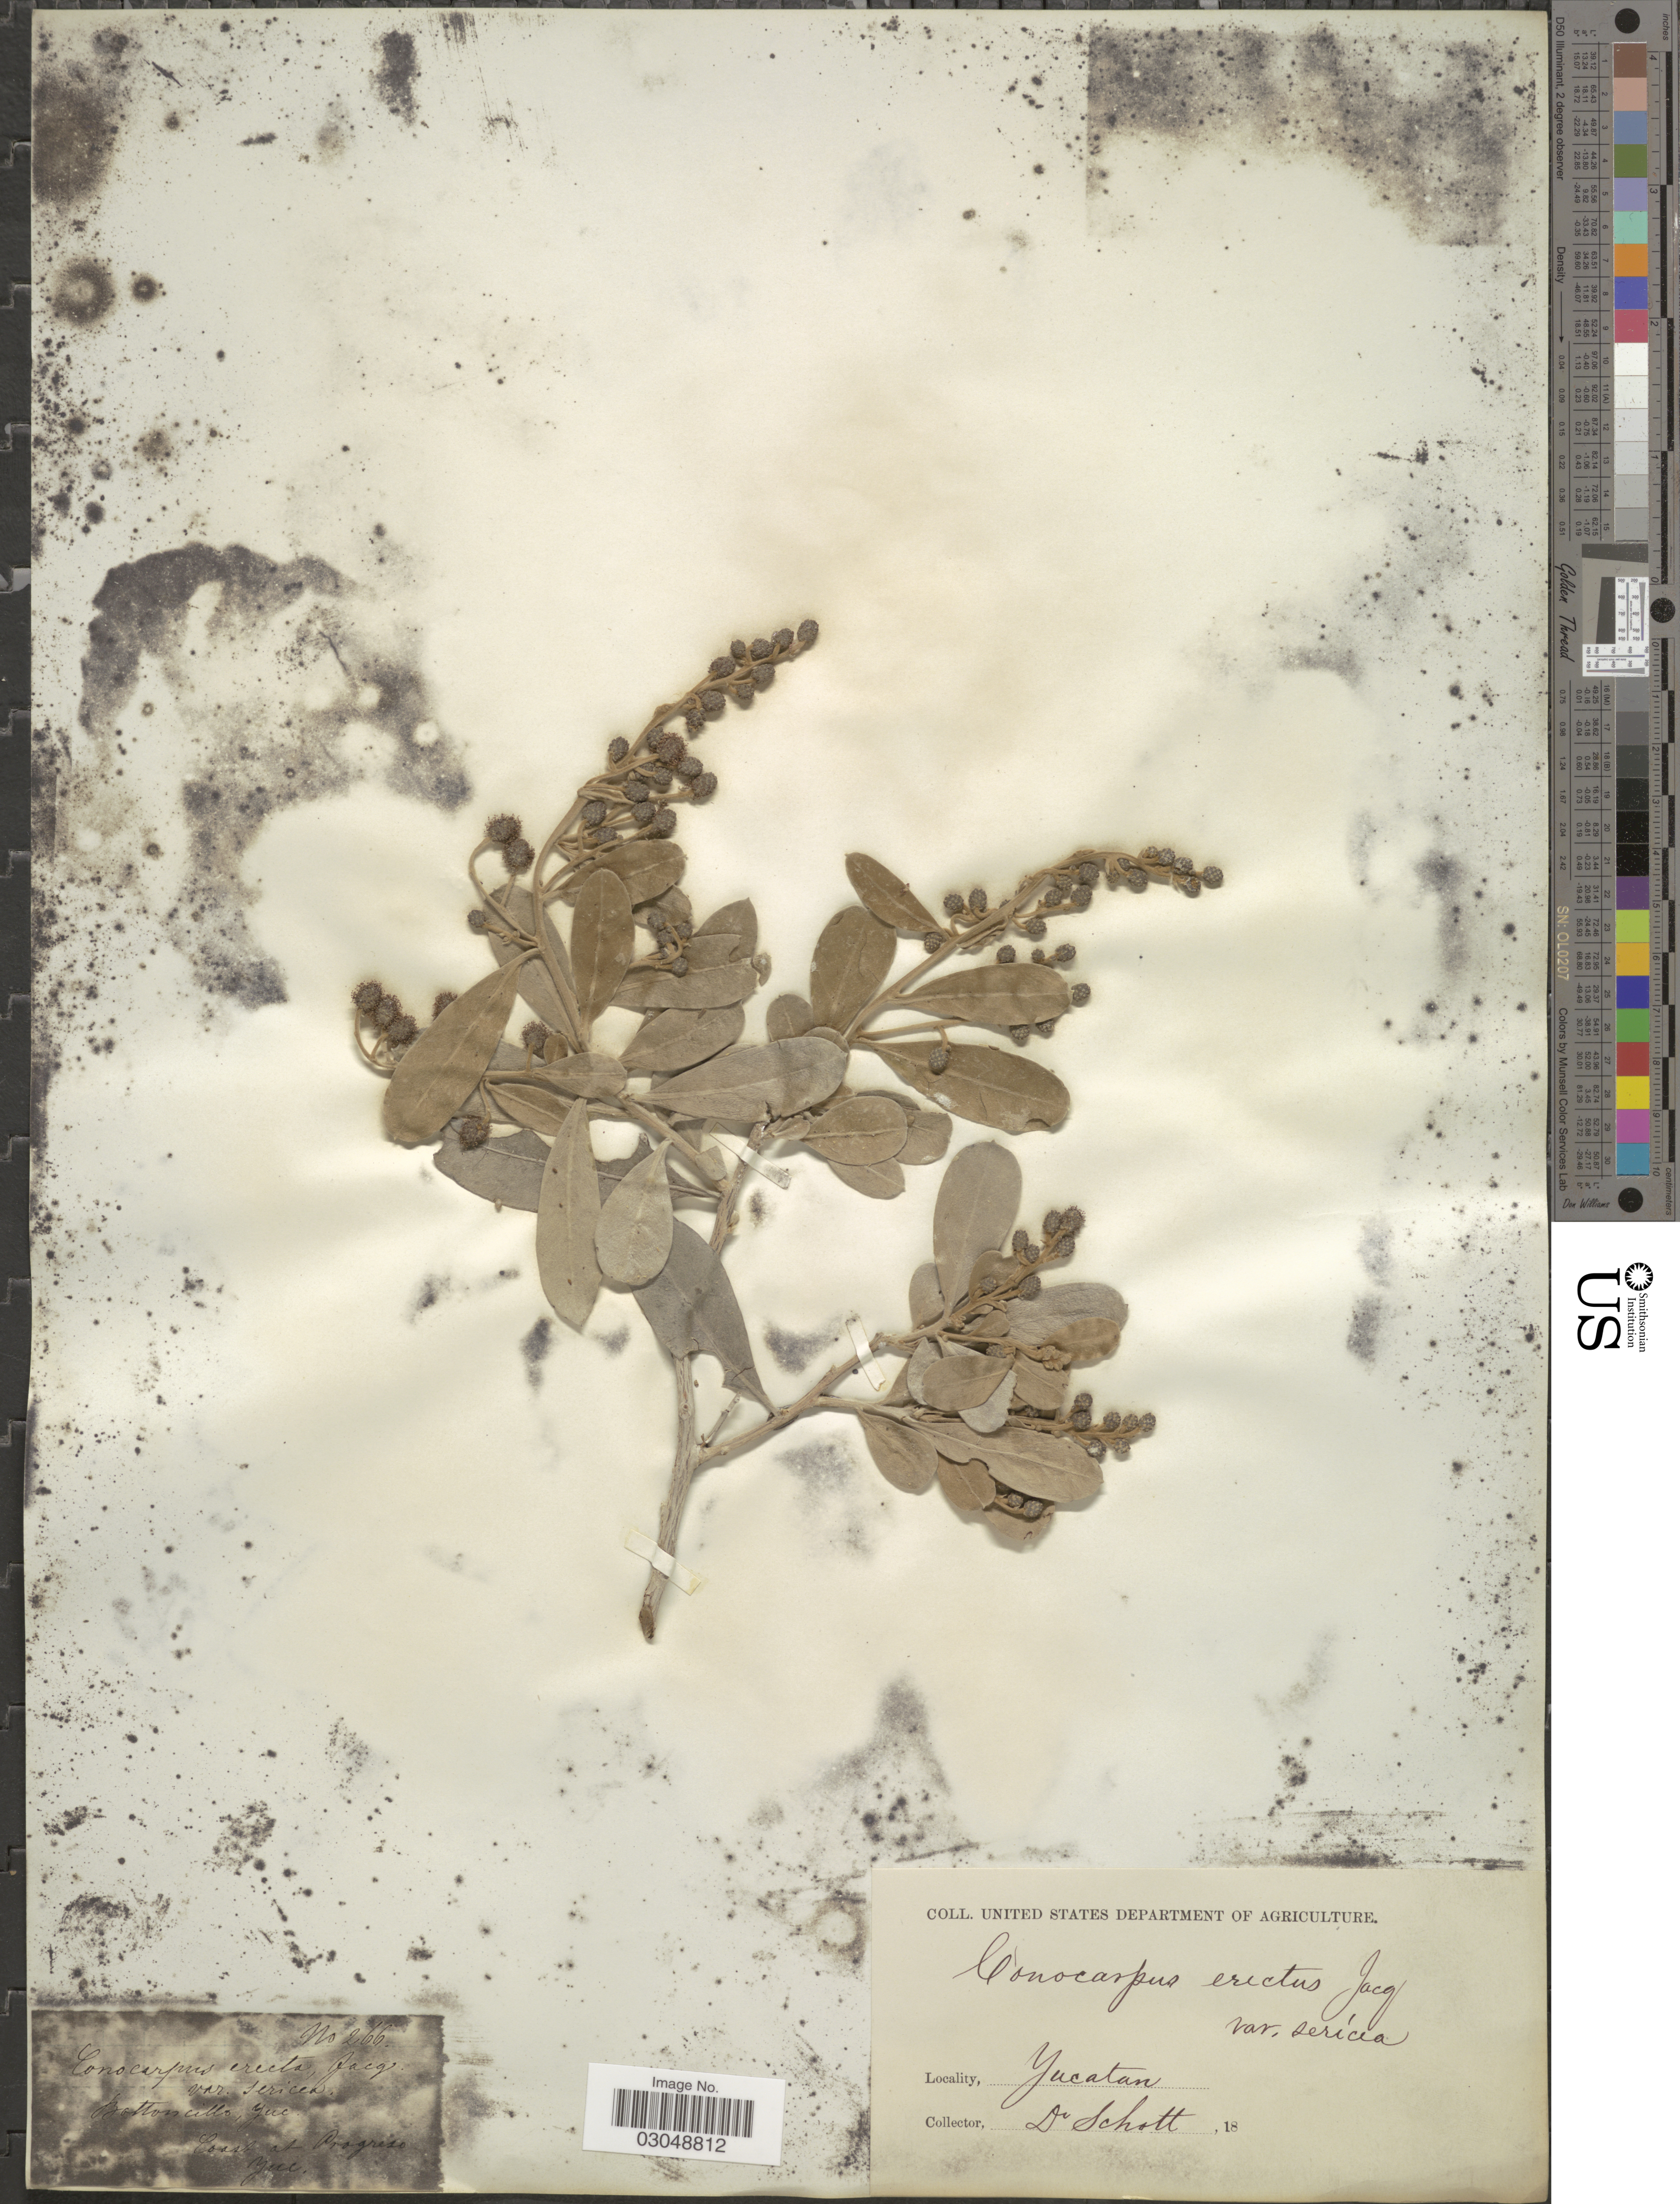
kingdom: Plantae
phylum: Tracheophyta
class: Magnoliopsida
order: Myrtales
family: Combretaceae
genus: Conocarpus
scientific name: Conocarpus erectus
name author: L.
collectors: Schott, --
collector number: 266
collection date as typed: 18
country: Mexico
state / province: Yucatán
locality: Coast at Progreso. Yuc.